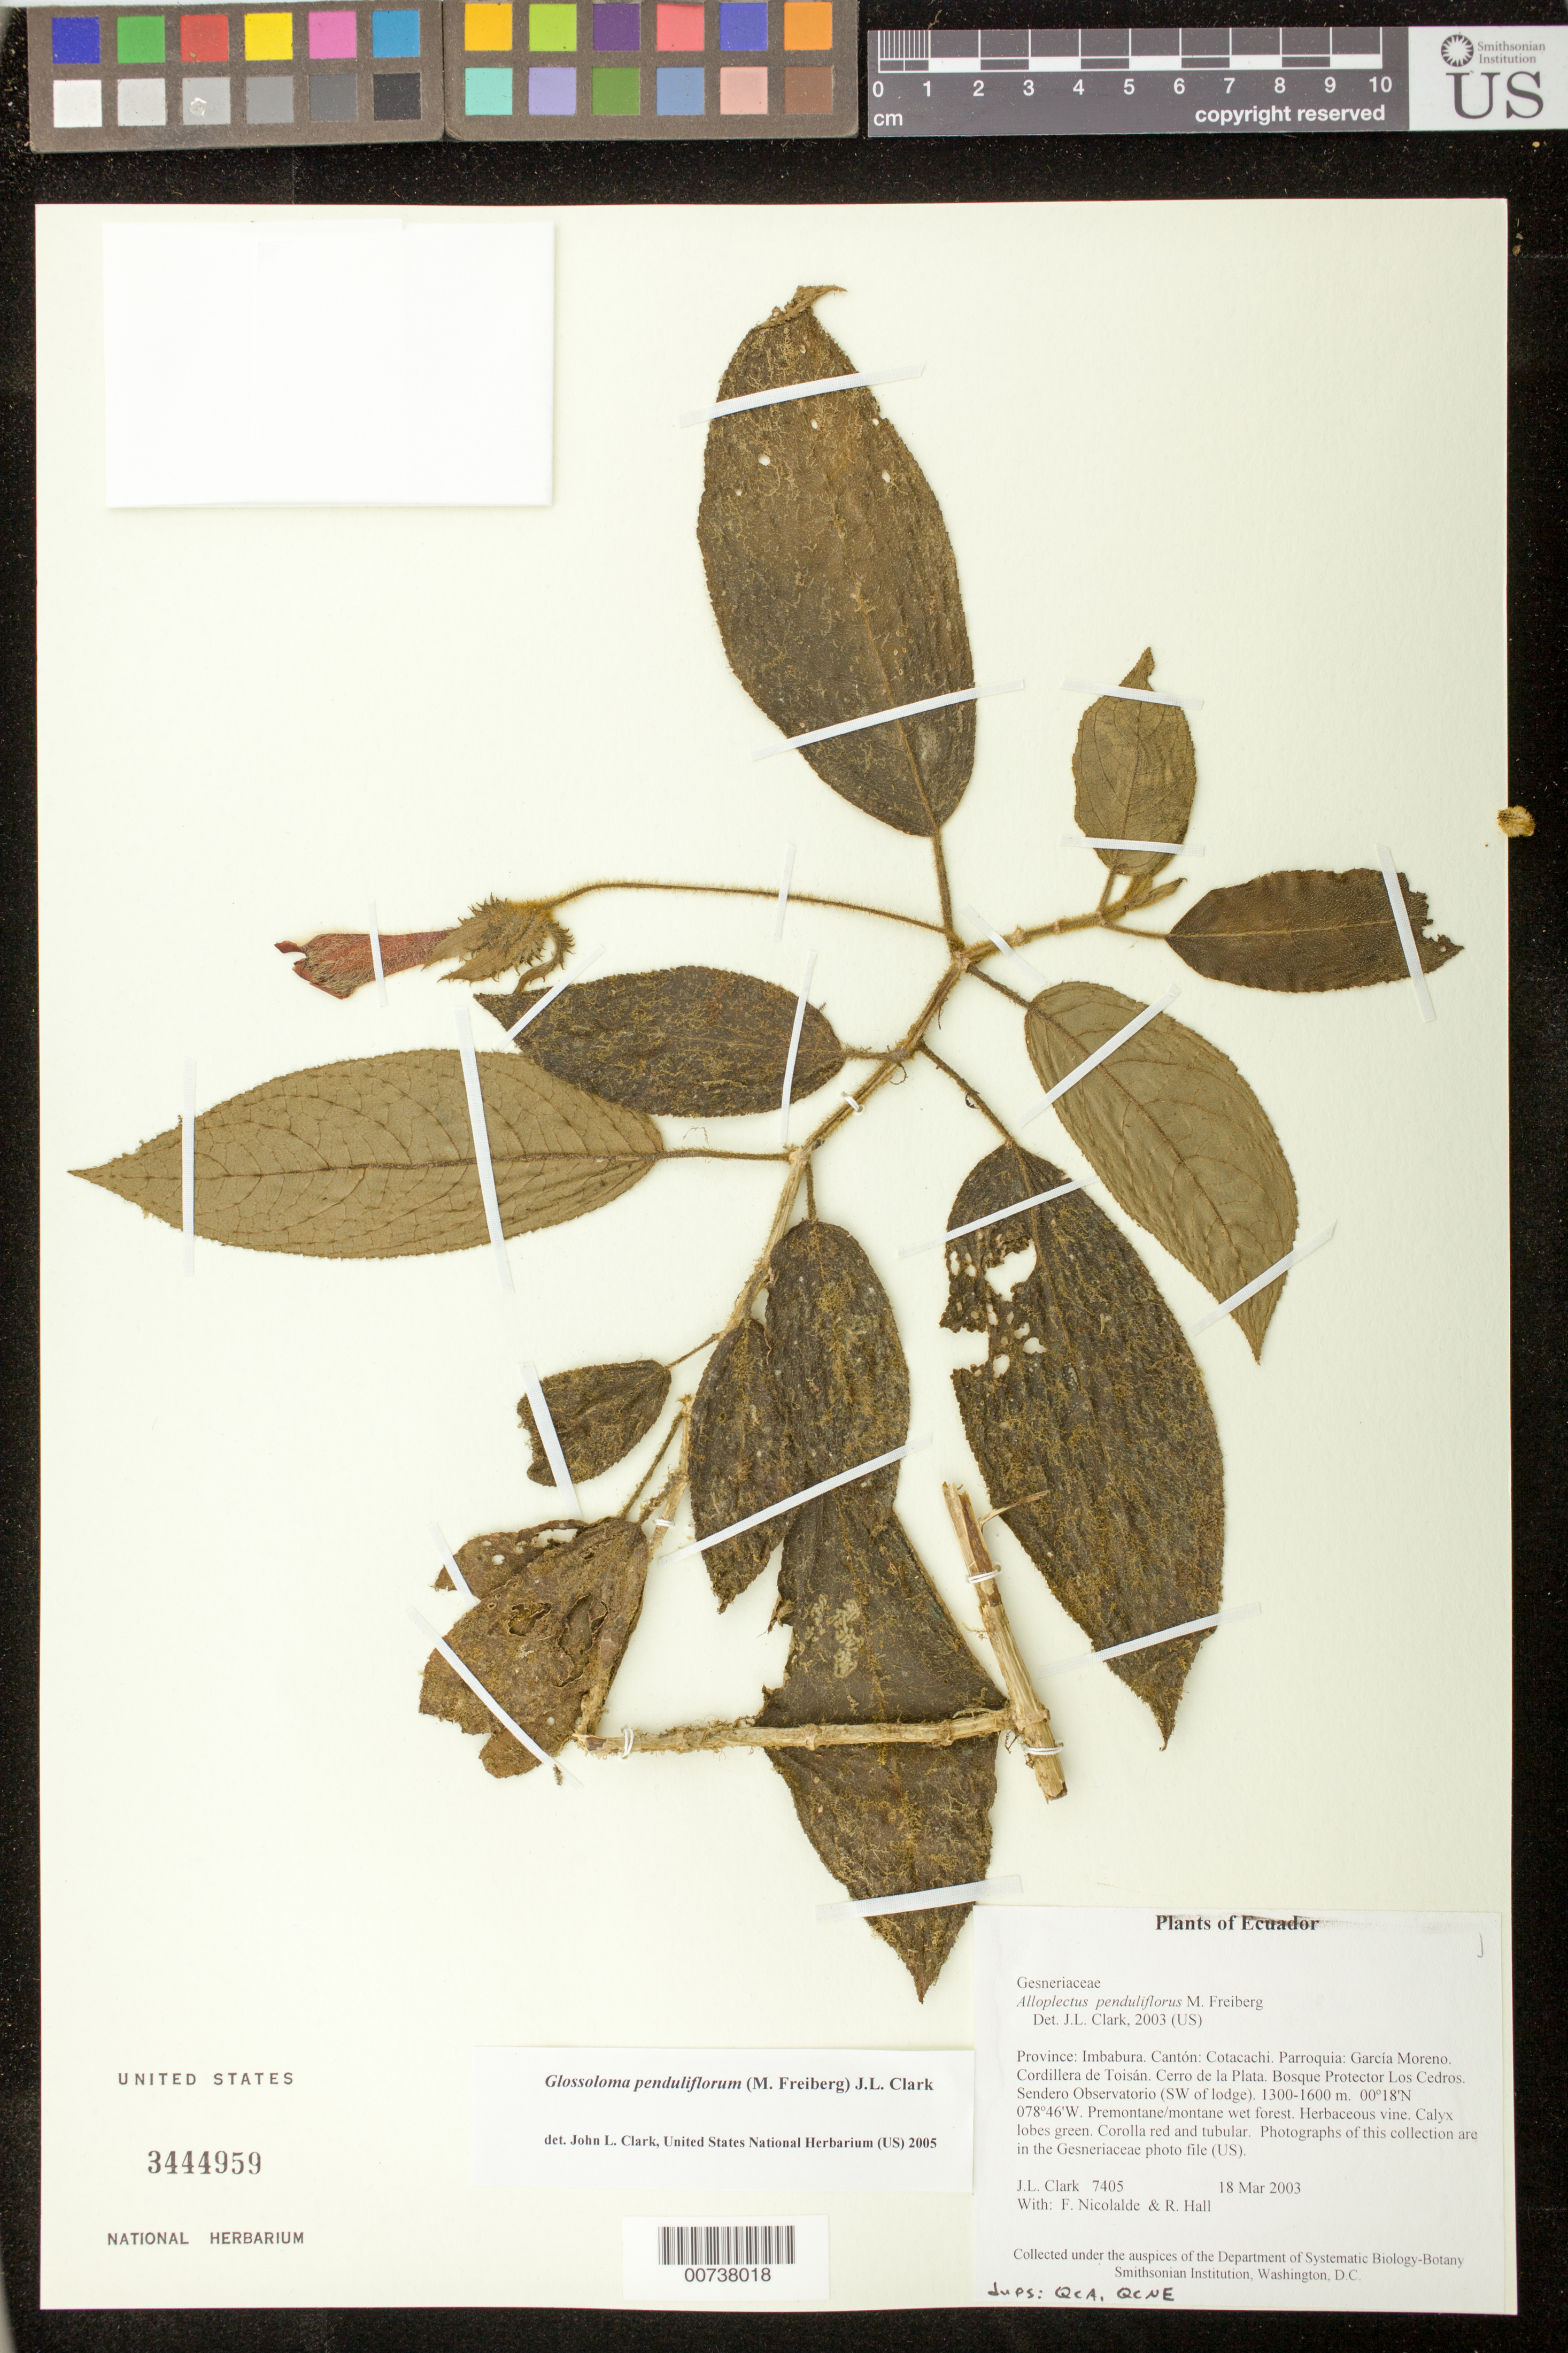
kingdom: Plantae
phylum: Tracheophyta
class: Magnoliopsida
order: Lamiales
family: Gesneriaceae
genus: Glossoloma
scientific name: Glossoloma penduliflorum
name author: (M. Freiberg) J.L. Clark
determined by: Clark, J. L., (SEL), The Marie Selby Botanical Garden (UNITED STATES)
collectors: J. L. Clark, F. Nicolalde & R. Hall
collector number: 7405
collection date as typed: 18 Mar 2003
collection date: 2003-03-18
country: Ecuador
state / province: Imbabura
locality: Cotacachi. Parroquia: García Moreno. Cordillera de Toisán. Cerro de la Plata. Bosque Protector Los Cedros. Sendero Observatorio (SW of lodge).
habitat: Premontane/montane wet forest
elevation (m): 1300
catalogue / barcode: US 3444959